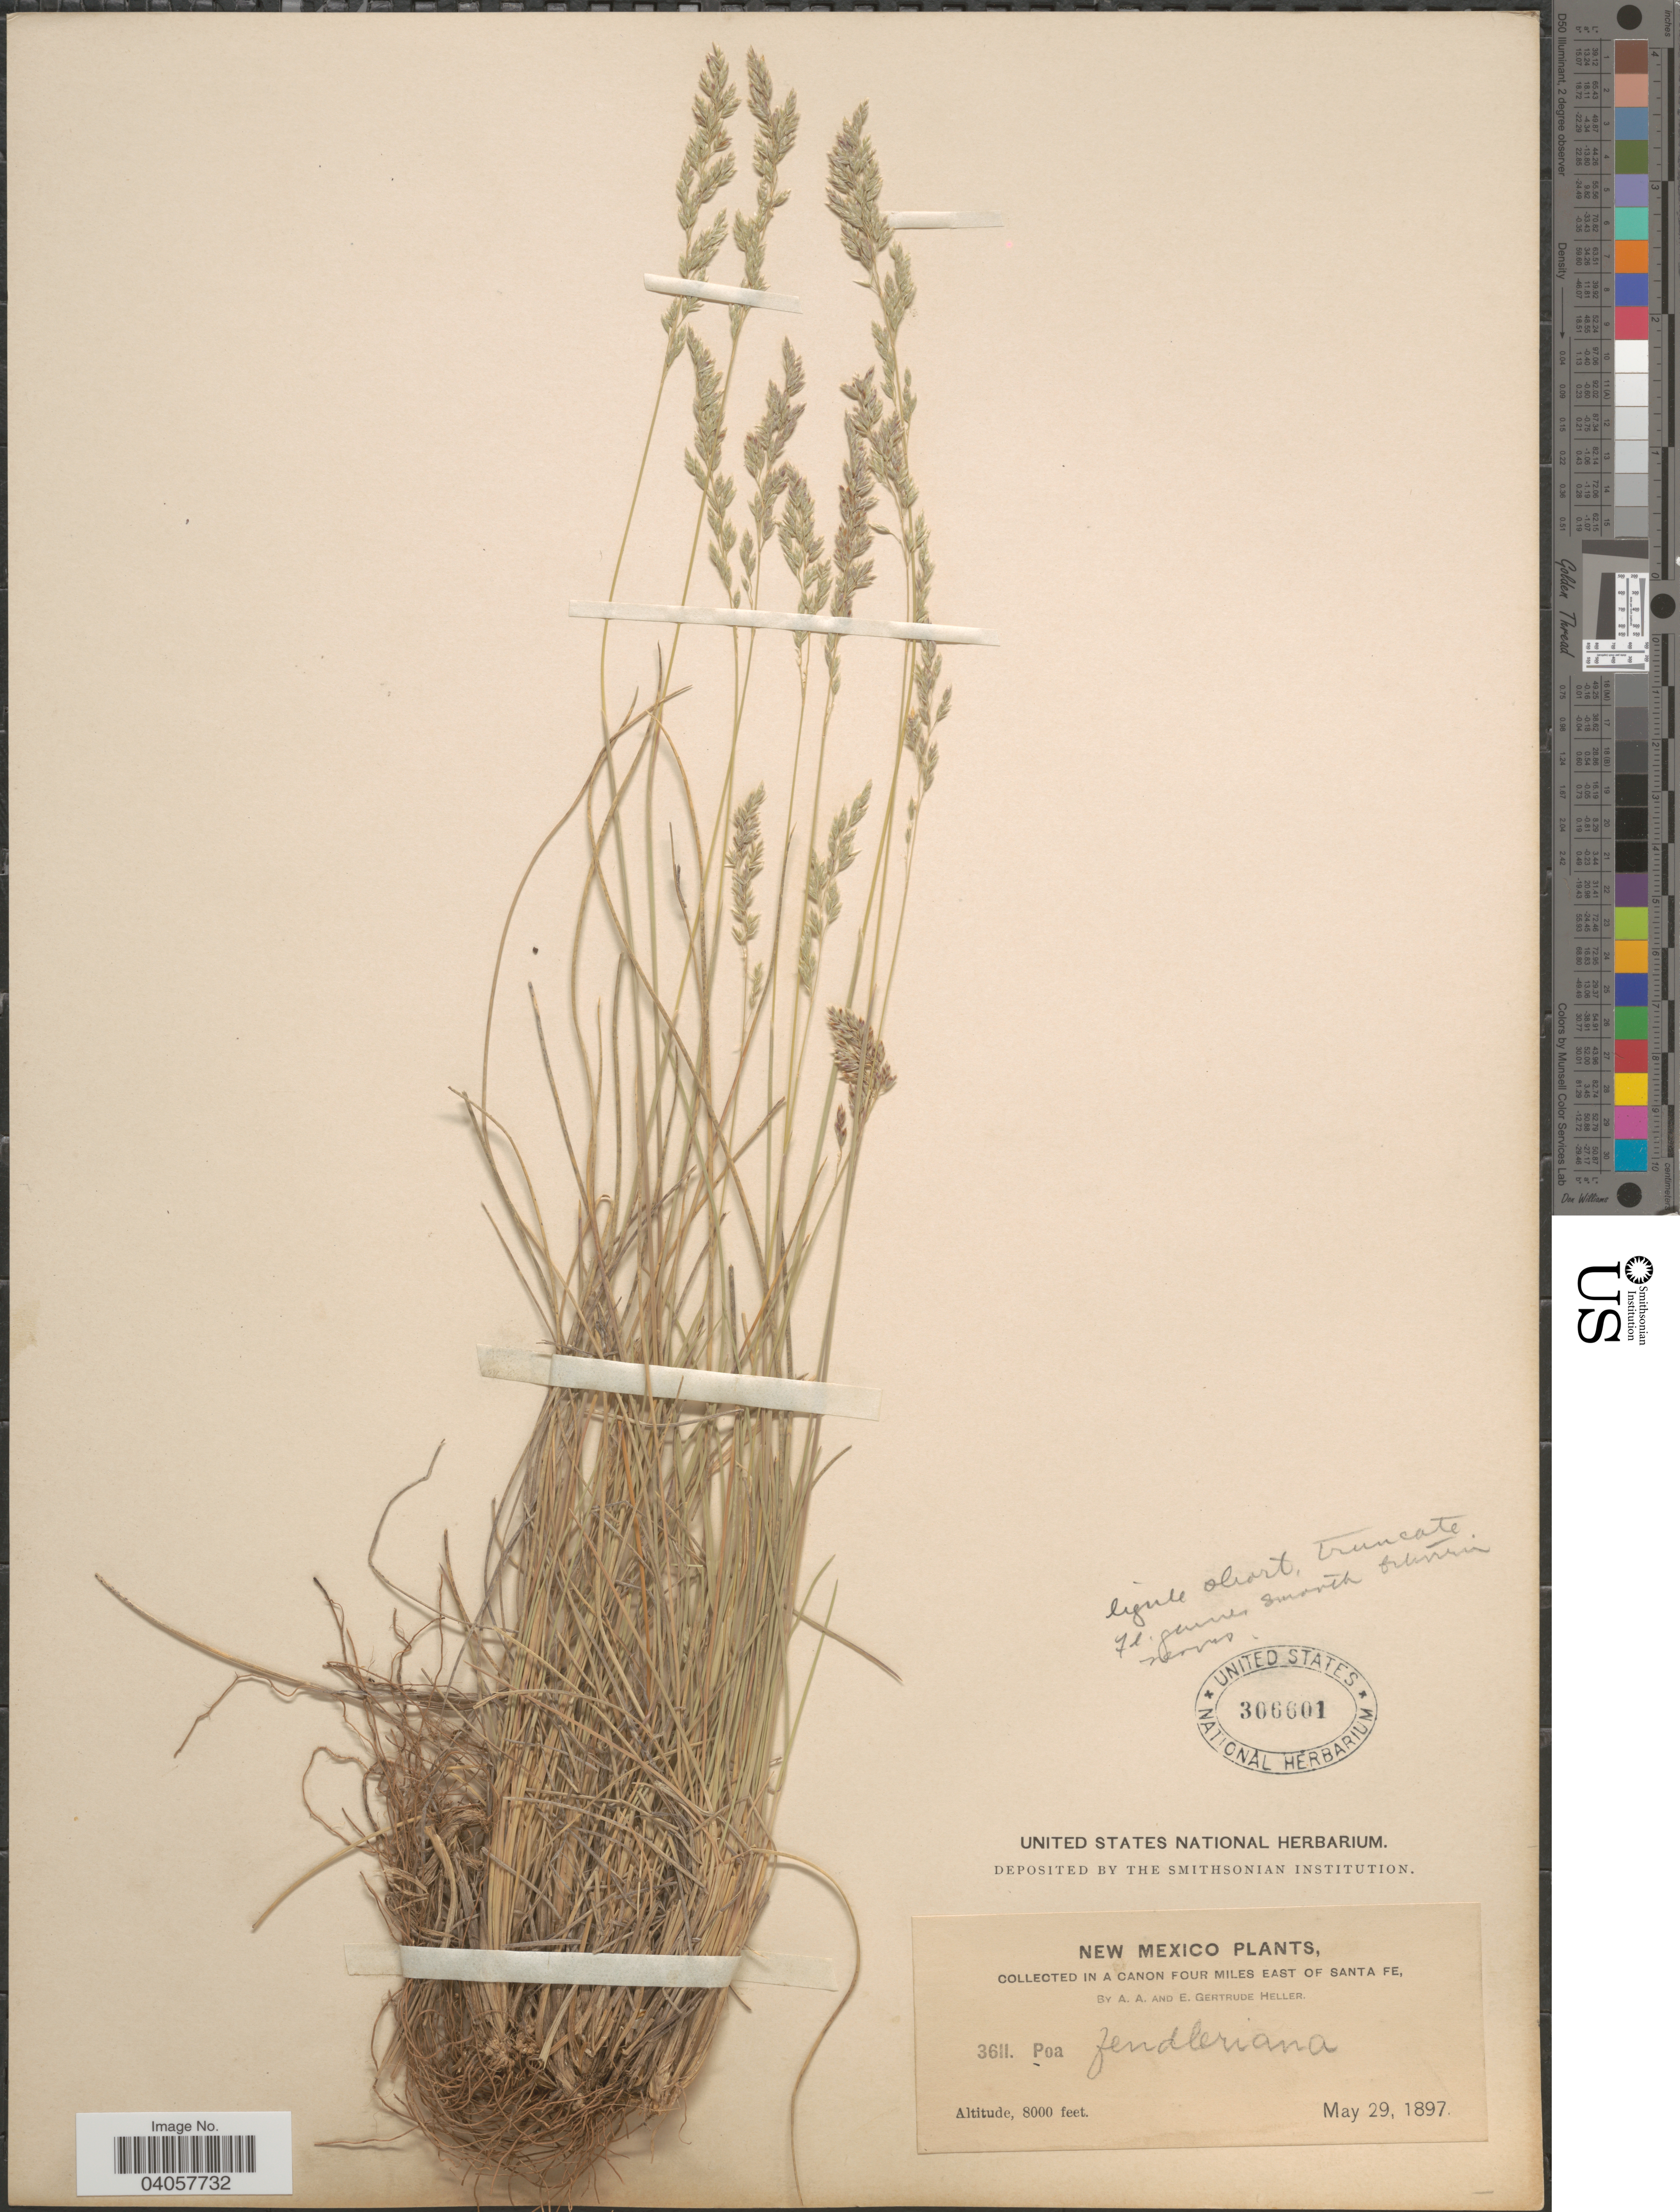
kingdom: Plantae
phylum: Tracheophyta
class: Liliopsida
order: Poales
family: Poaceae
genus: Poa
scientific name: Poa fendleriana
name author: (Steud.) Vasey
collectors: A. A. Heller & E. G. Heller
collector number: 3611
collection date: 1897-05-29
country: United States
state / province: New Mexico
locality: In a canon four miles East of Santa Fe.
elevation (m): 2438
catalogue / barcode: US 306601